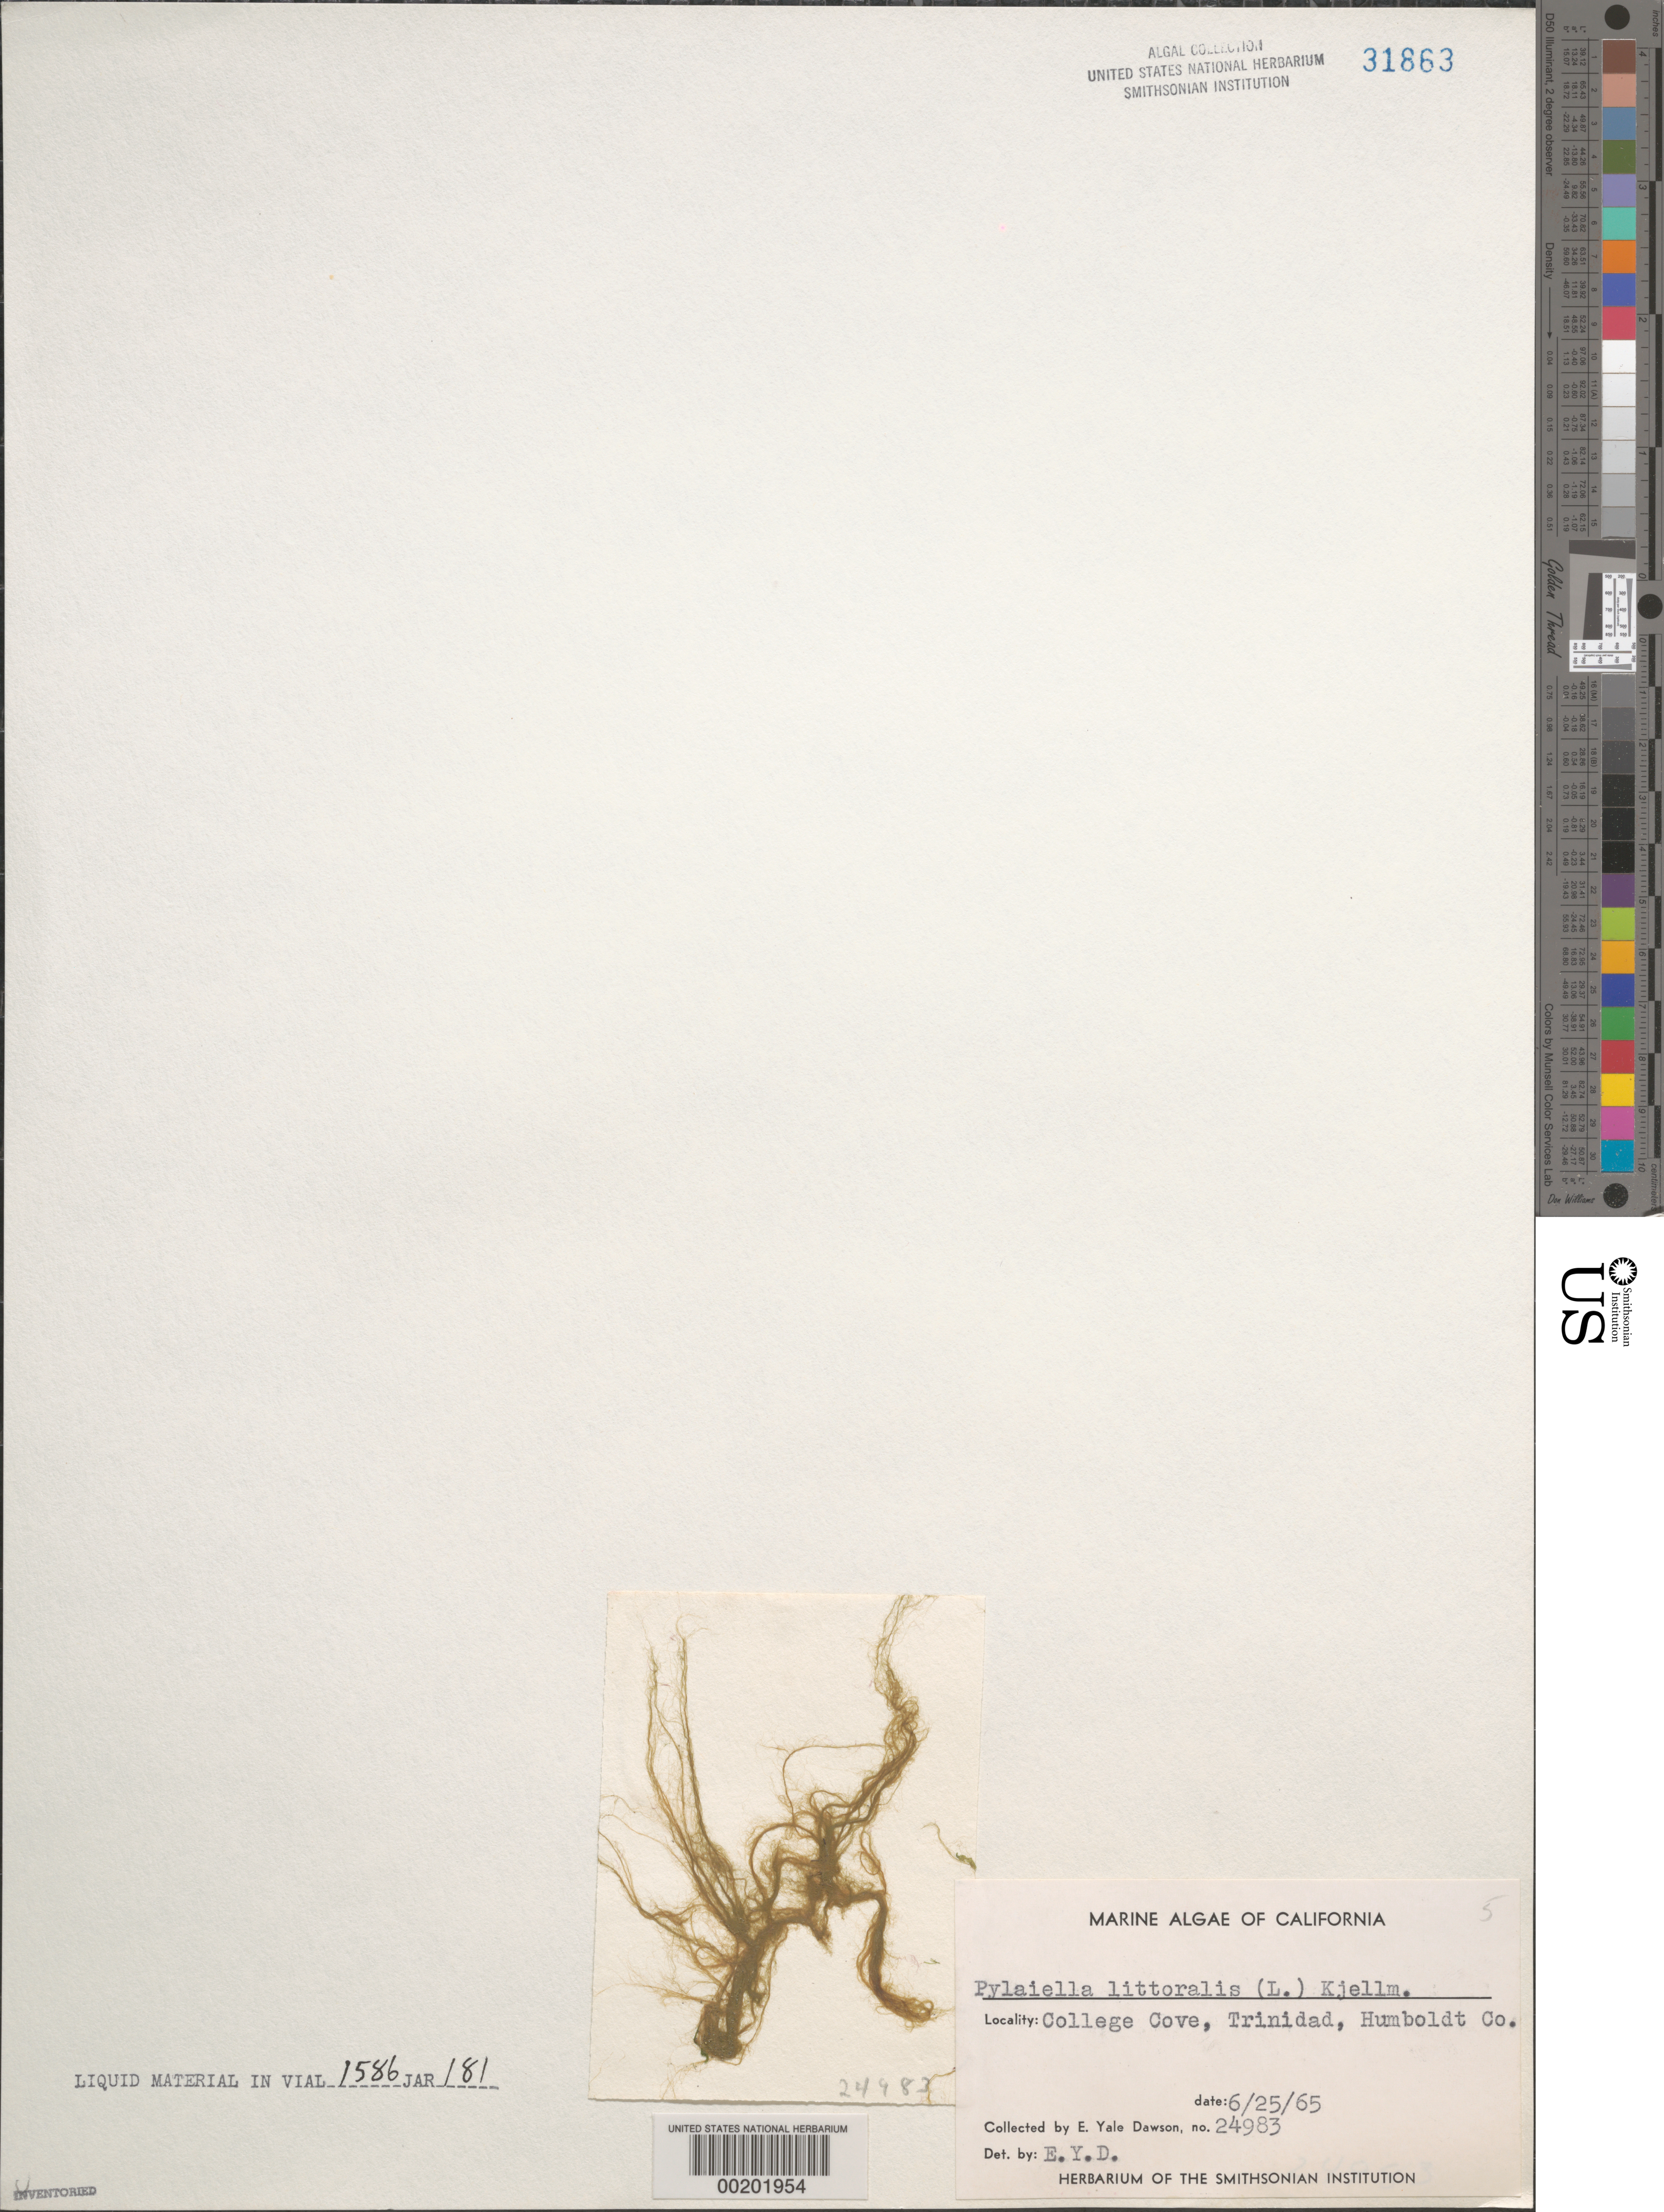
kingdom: Chromista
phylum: Ochrophyta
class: Phaeophyceae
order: Ectocarpales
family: Acinetosporaceae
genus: Pylaiella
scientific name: Pylaiella litoralis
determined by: Dawson, E. Y.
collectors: E. Y. Dawson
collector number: EYD 24983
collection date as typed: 25 Jun 1965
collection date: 1965-06-25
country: United States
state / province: California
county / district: Humboldt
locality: College Cove, Trinidad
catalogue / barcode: US 31863